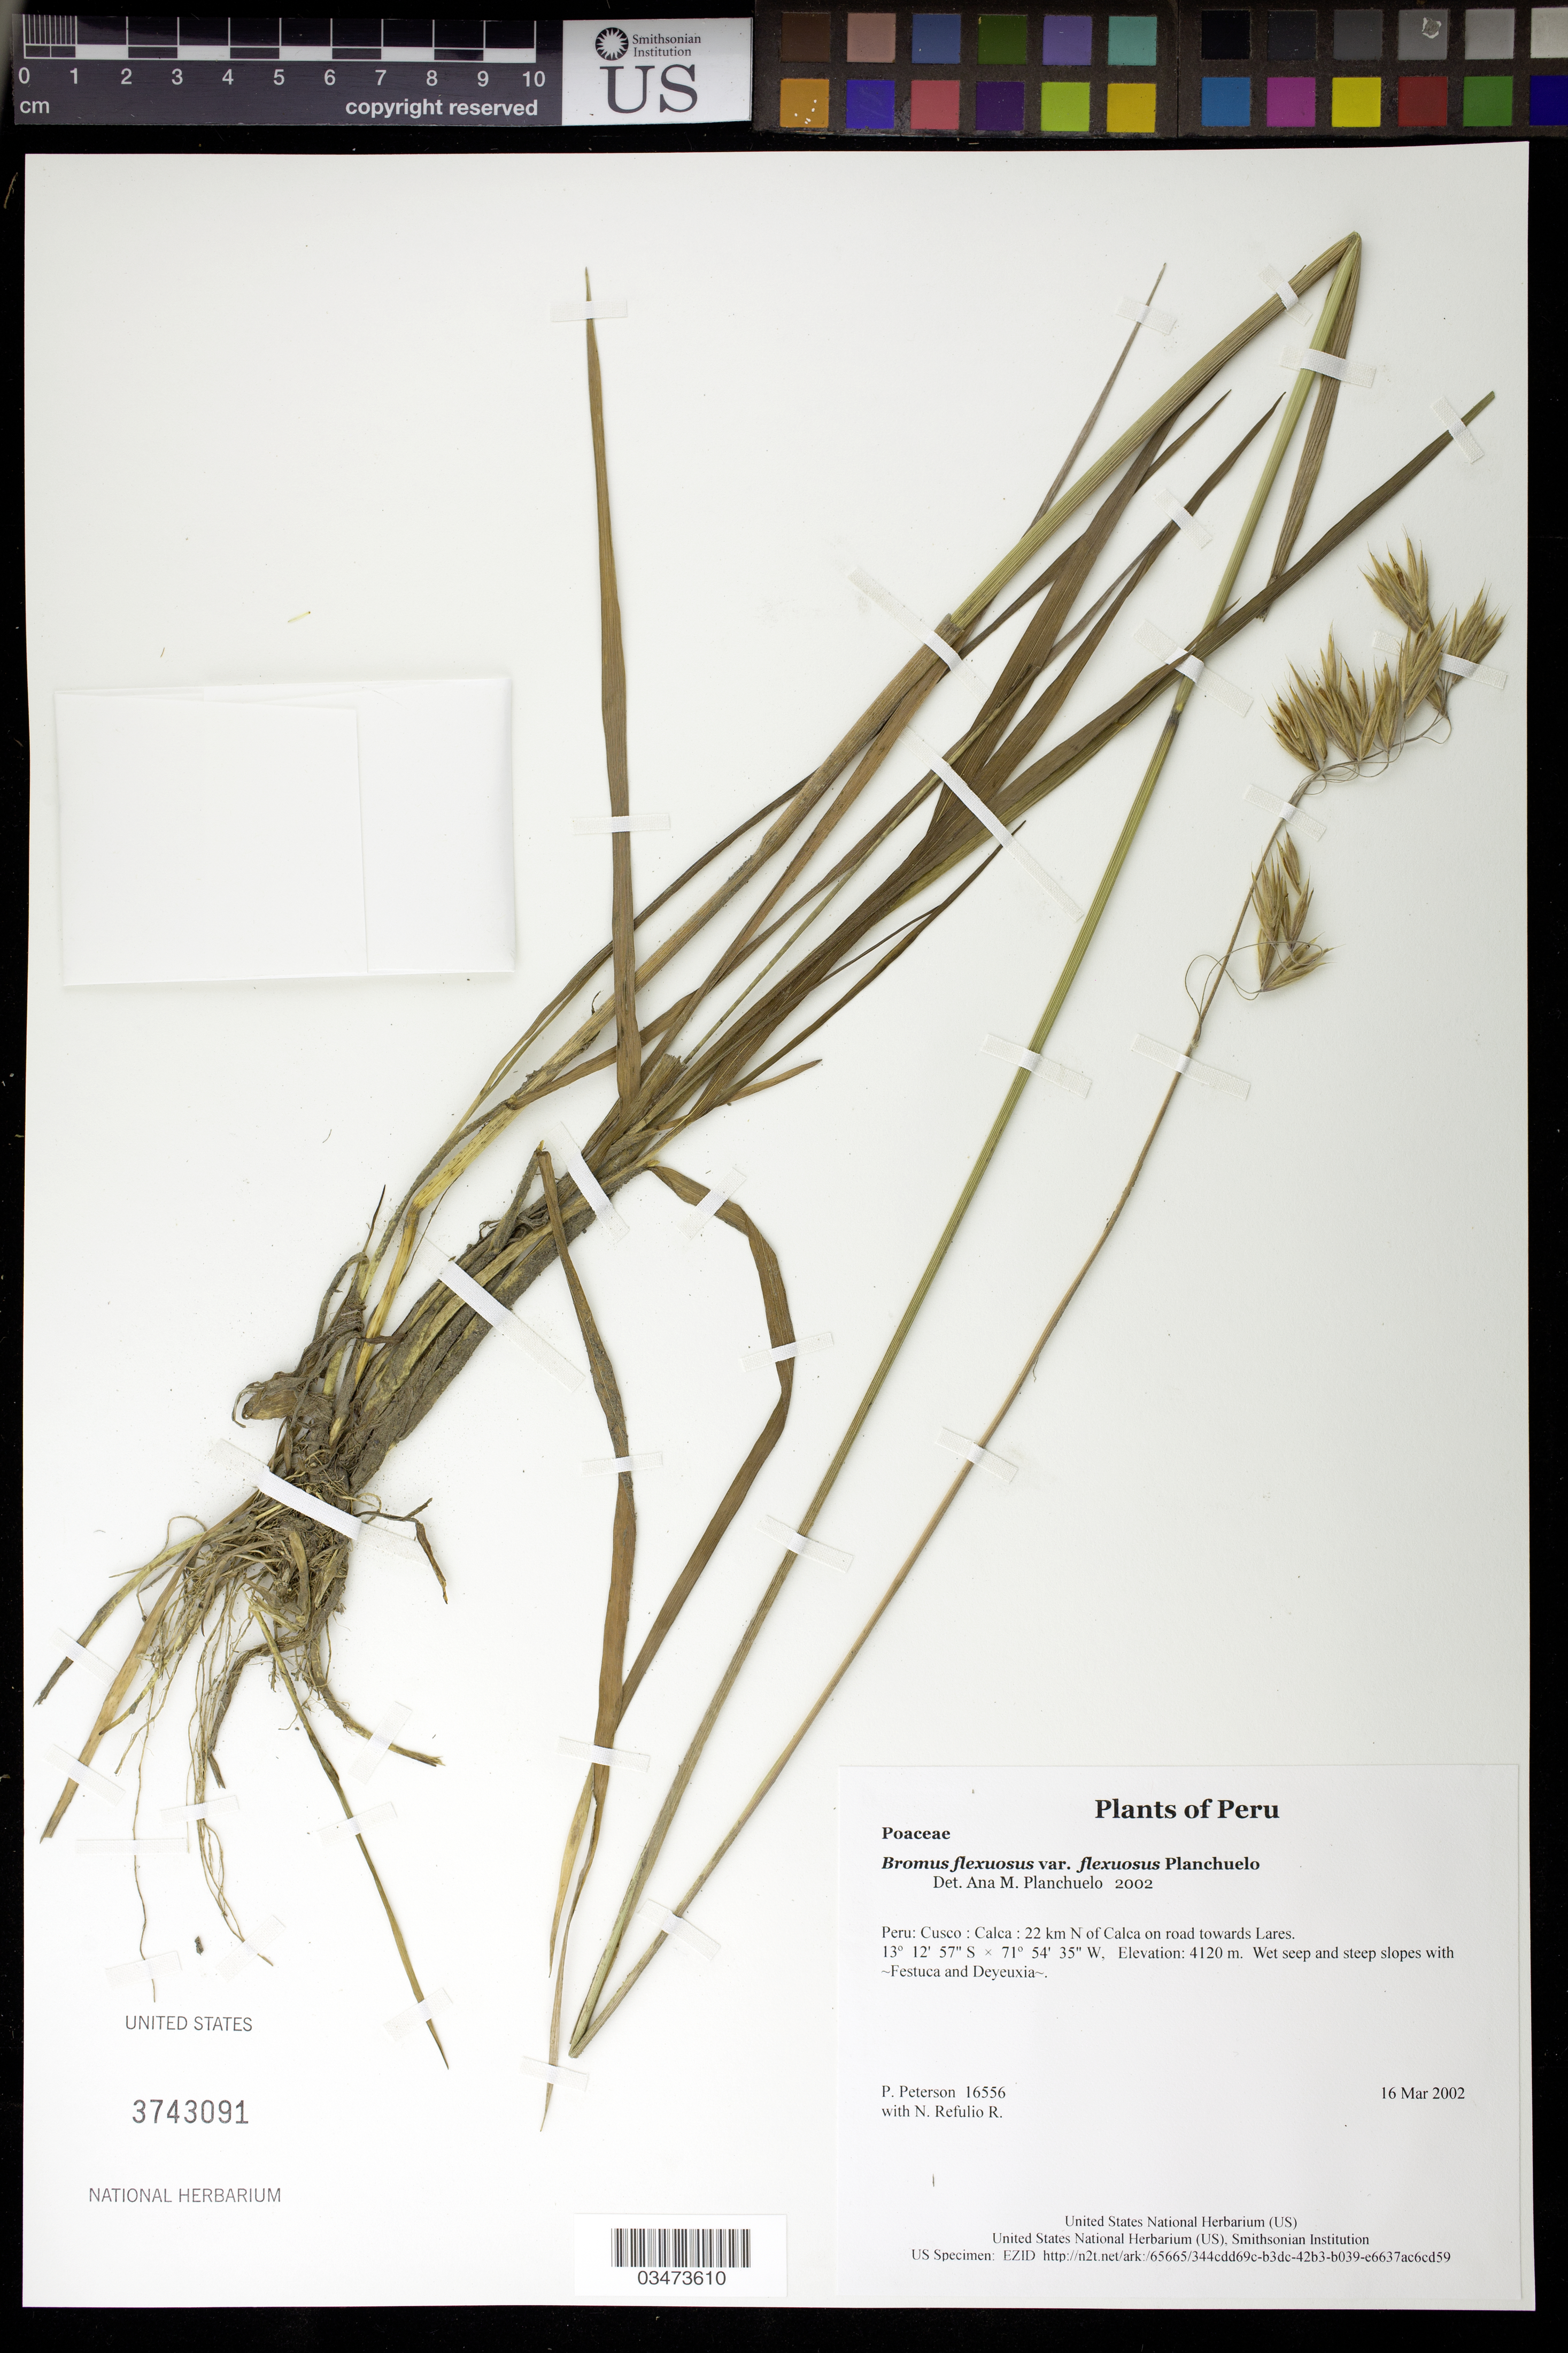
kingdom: Plantae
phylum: Tracheophyta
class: Liliopsida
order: Poales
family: Poaceae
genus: Bromus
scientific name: Bromus flexuosus var. flexuosus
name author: Planchuelo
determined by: Planchuelo, A. M.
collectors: P. M. Peterson & N. Refulio-Rodríguez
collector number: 16556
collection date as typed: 16 Mar 2002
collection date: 2002-03-16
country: Peru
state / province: Cusco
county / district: Calca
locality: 22 km N of Calca on road towards Lares.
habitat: Wet seep and steep slopes with ~Festuca and Deyeuxia~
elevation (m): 4120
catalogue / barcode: US 3743091